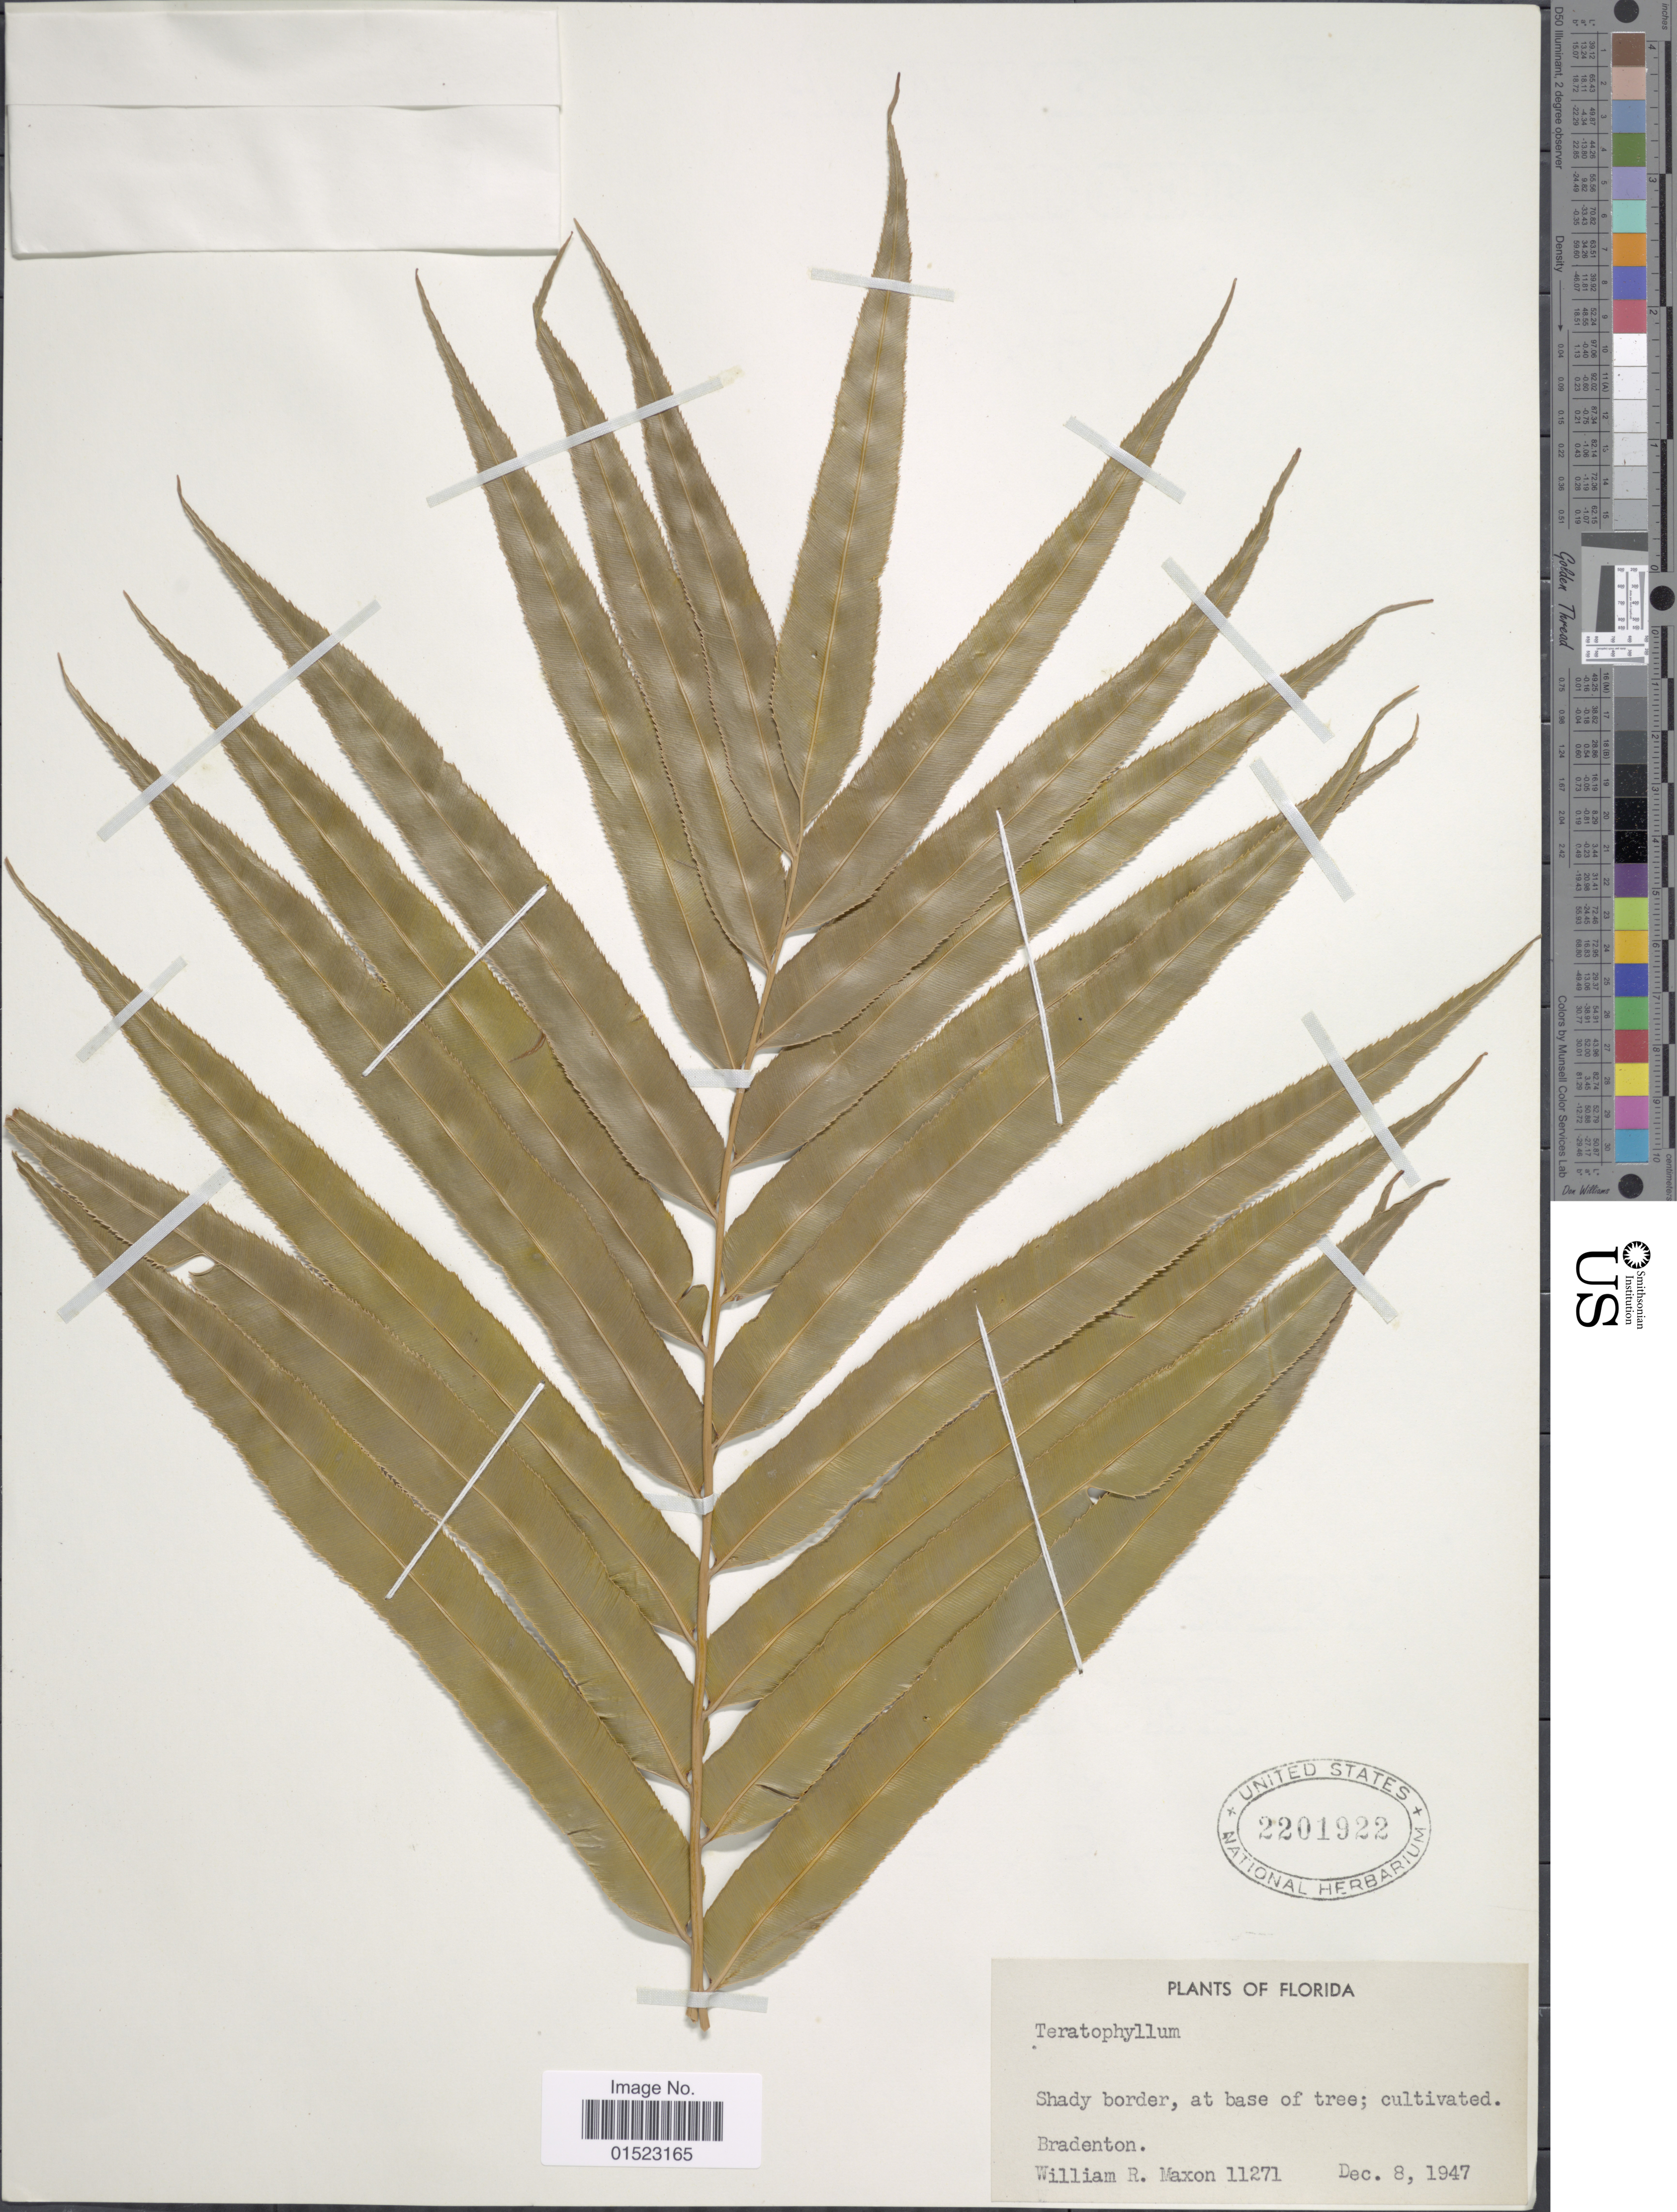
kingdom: Plantae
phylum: Tracheophyta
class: Polypodiopsida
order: Polypodiales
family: Blechnaceae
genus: Stenochlaena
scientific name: Stenochlaena tenuifolia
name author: (Desv.) T. Moore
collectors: W. R. Maxon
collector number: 11271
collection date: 1947-12-08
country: United States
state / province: Florida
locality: Shady border, at base of tree, Bradenton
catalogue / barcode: US 2201922